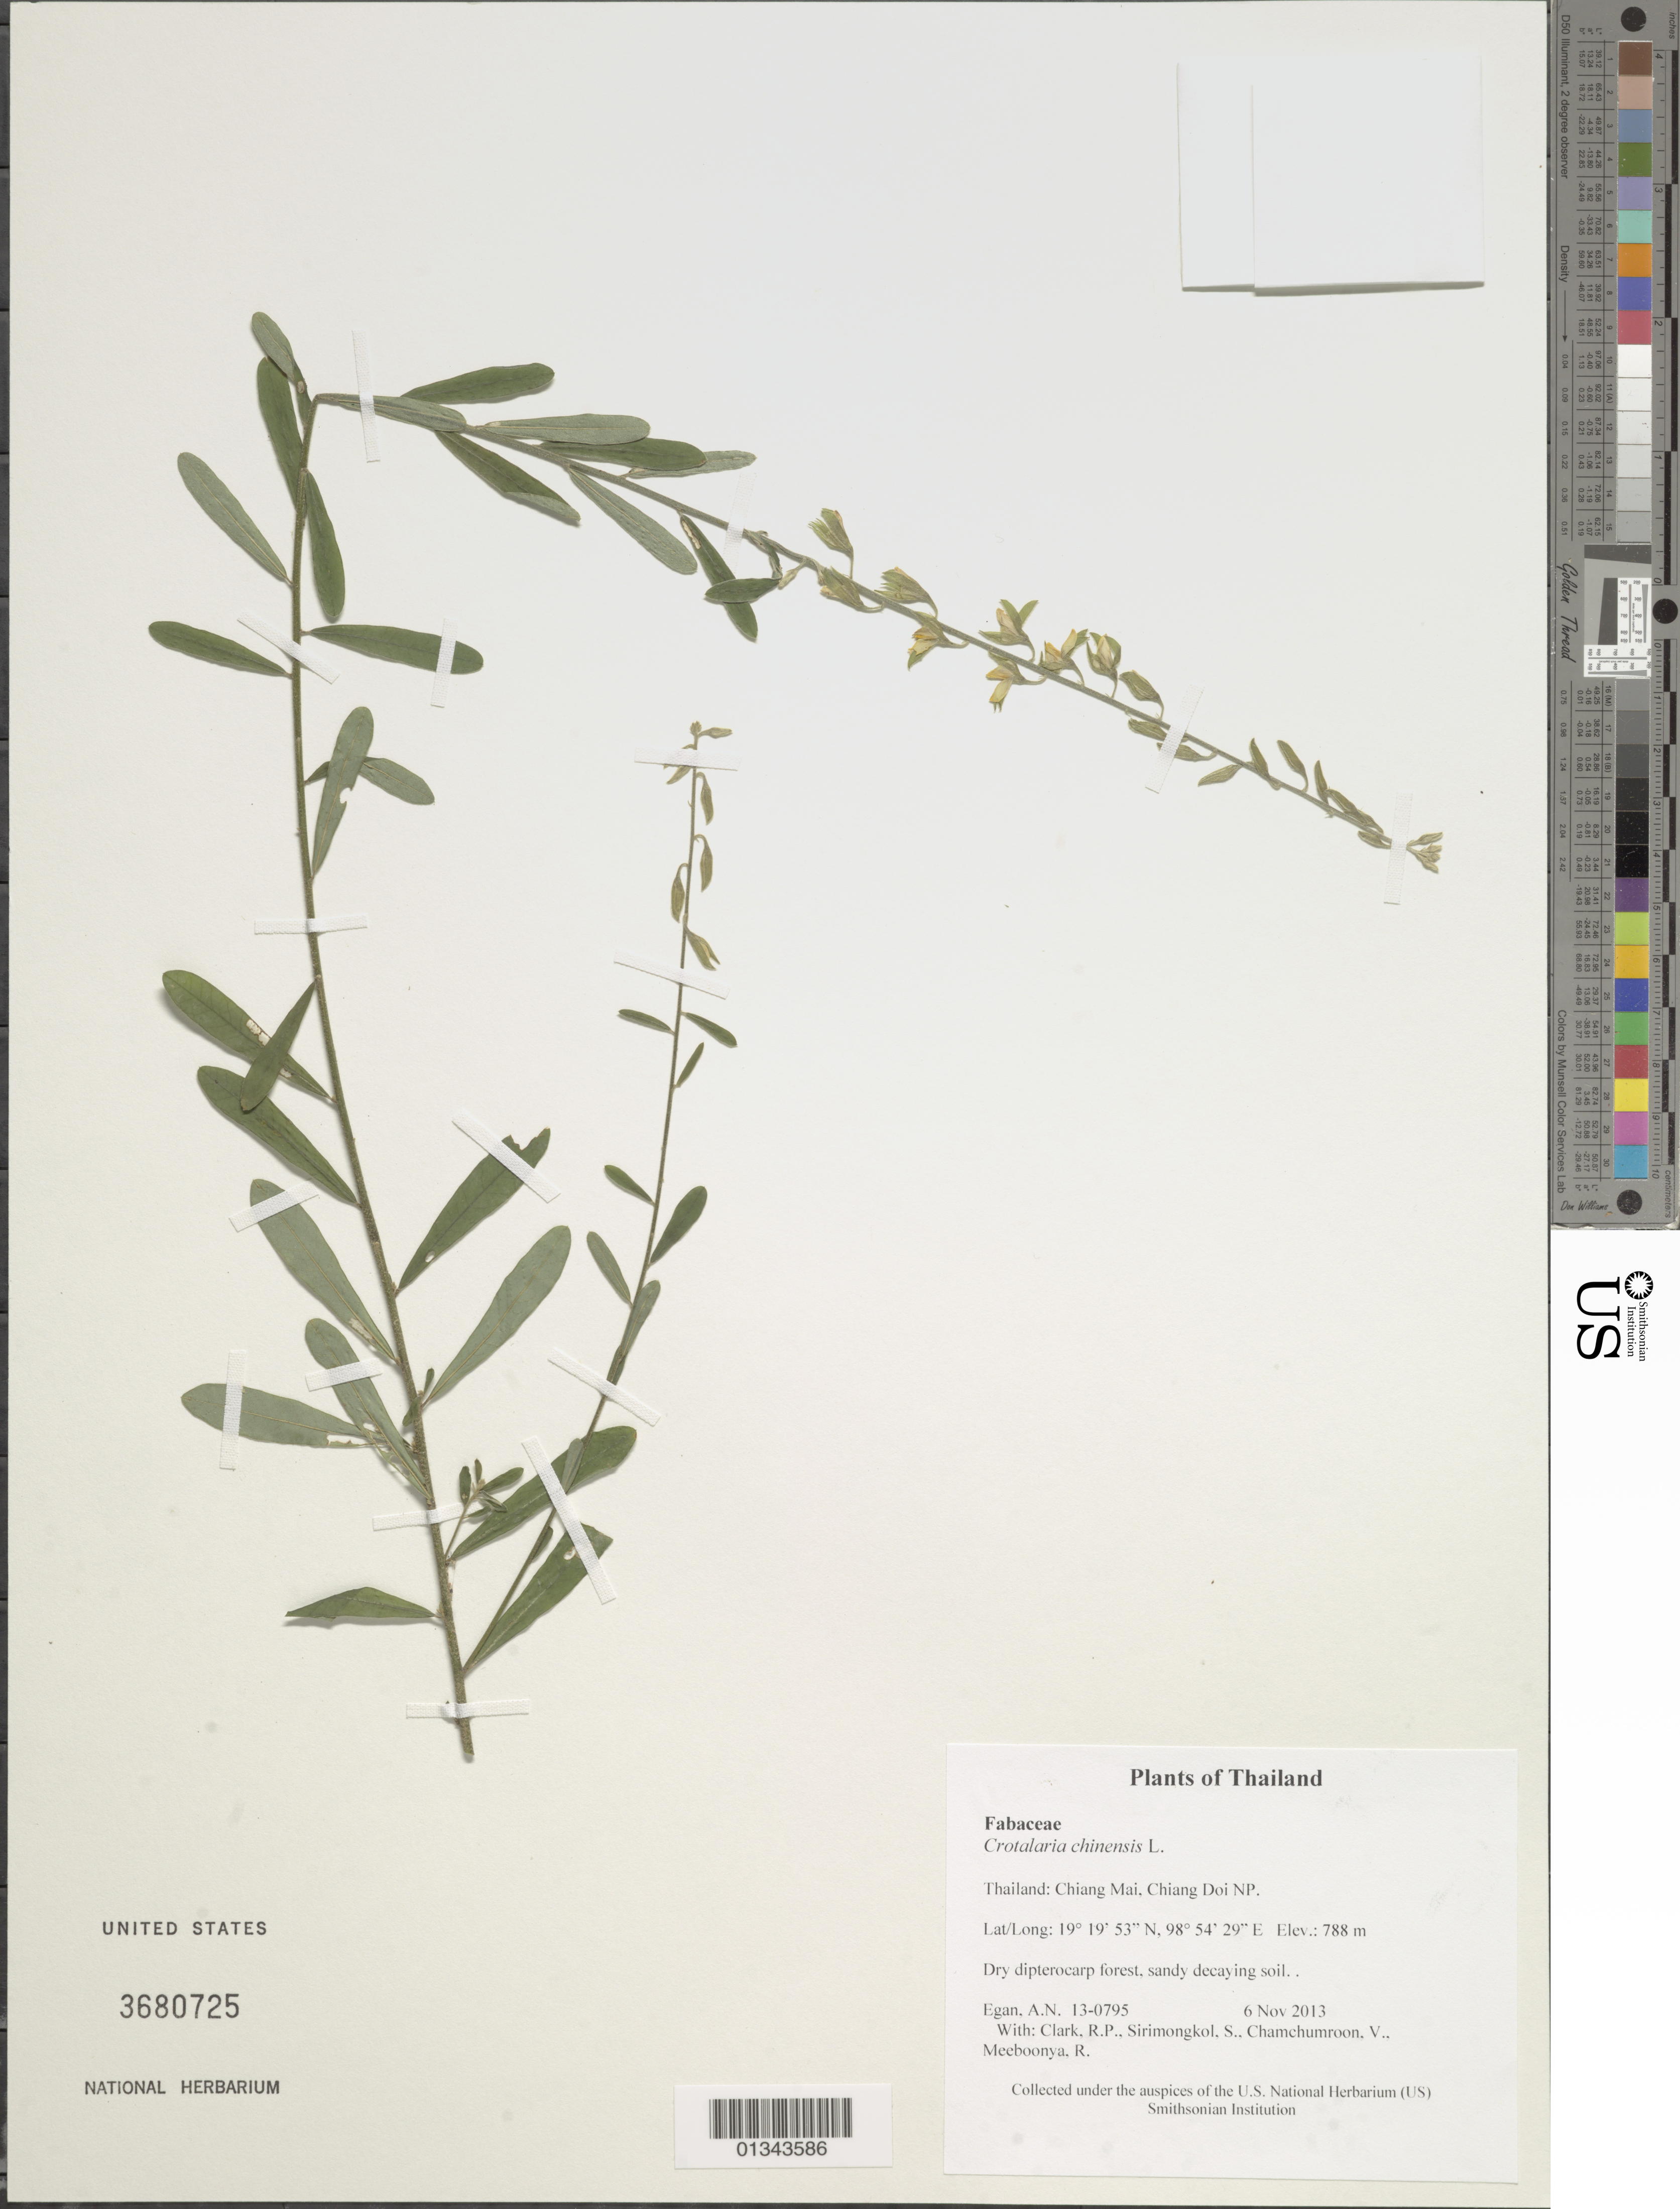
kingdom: Plantae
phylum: Tracheophyta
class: Magnoliopsida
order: Fabales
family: Fabaceae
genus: Crotalaria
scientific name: Crotalaria chinensis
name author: L.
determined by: Egan, Ashley N., (US), Smithsonian Institution - National Museum of Natural History (UNITED STATES)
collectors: A. N. Egan, R. P. Clark, S. Sirimongkol, V. Chamchumroon & R. Meeboonya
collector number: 13-0795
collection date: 2013-11-06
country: Thailand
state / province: Chiang Mai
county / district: Mueang Chiang Mai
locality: Chiang Doi NP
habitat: Dry dipterocarp forest, sandy decaying soil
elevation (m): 788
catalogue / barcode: US 3680725